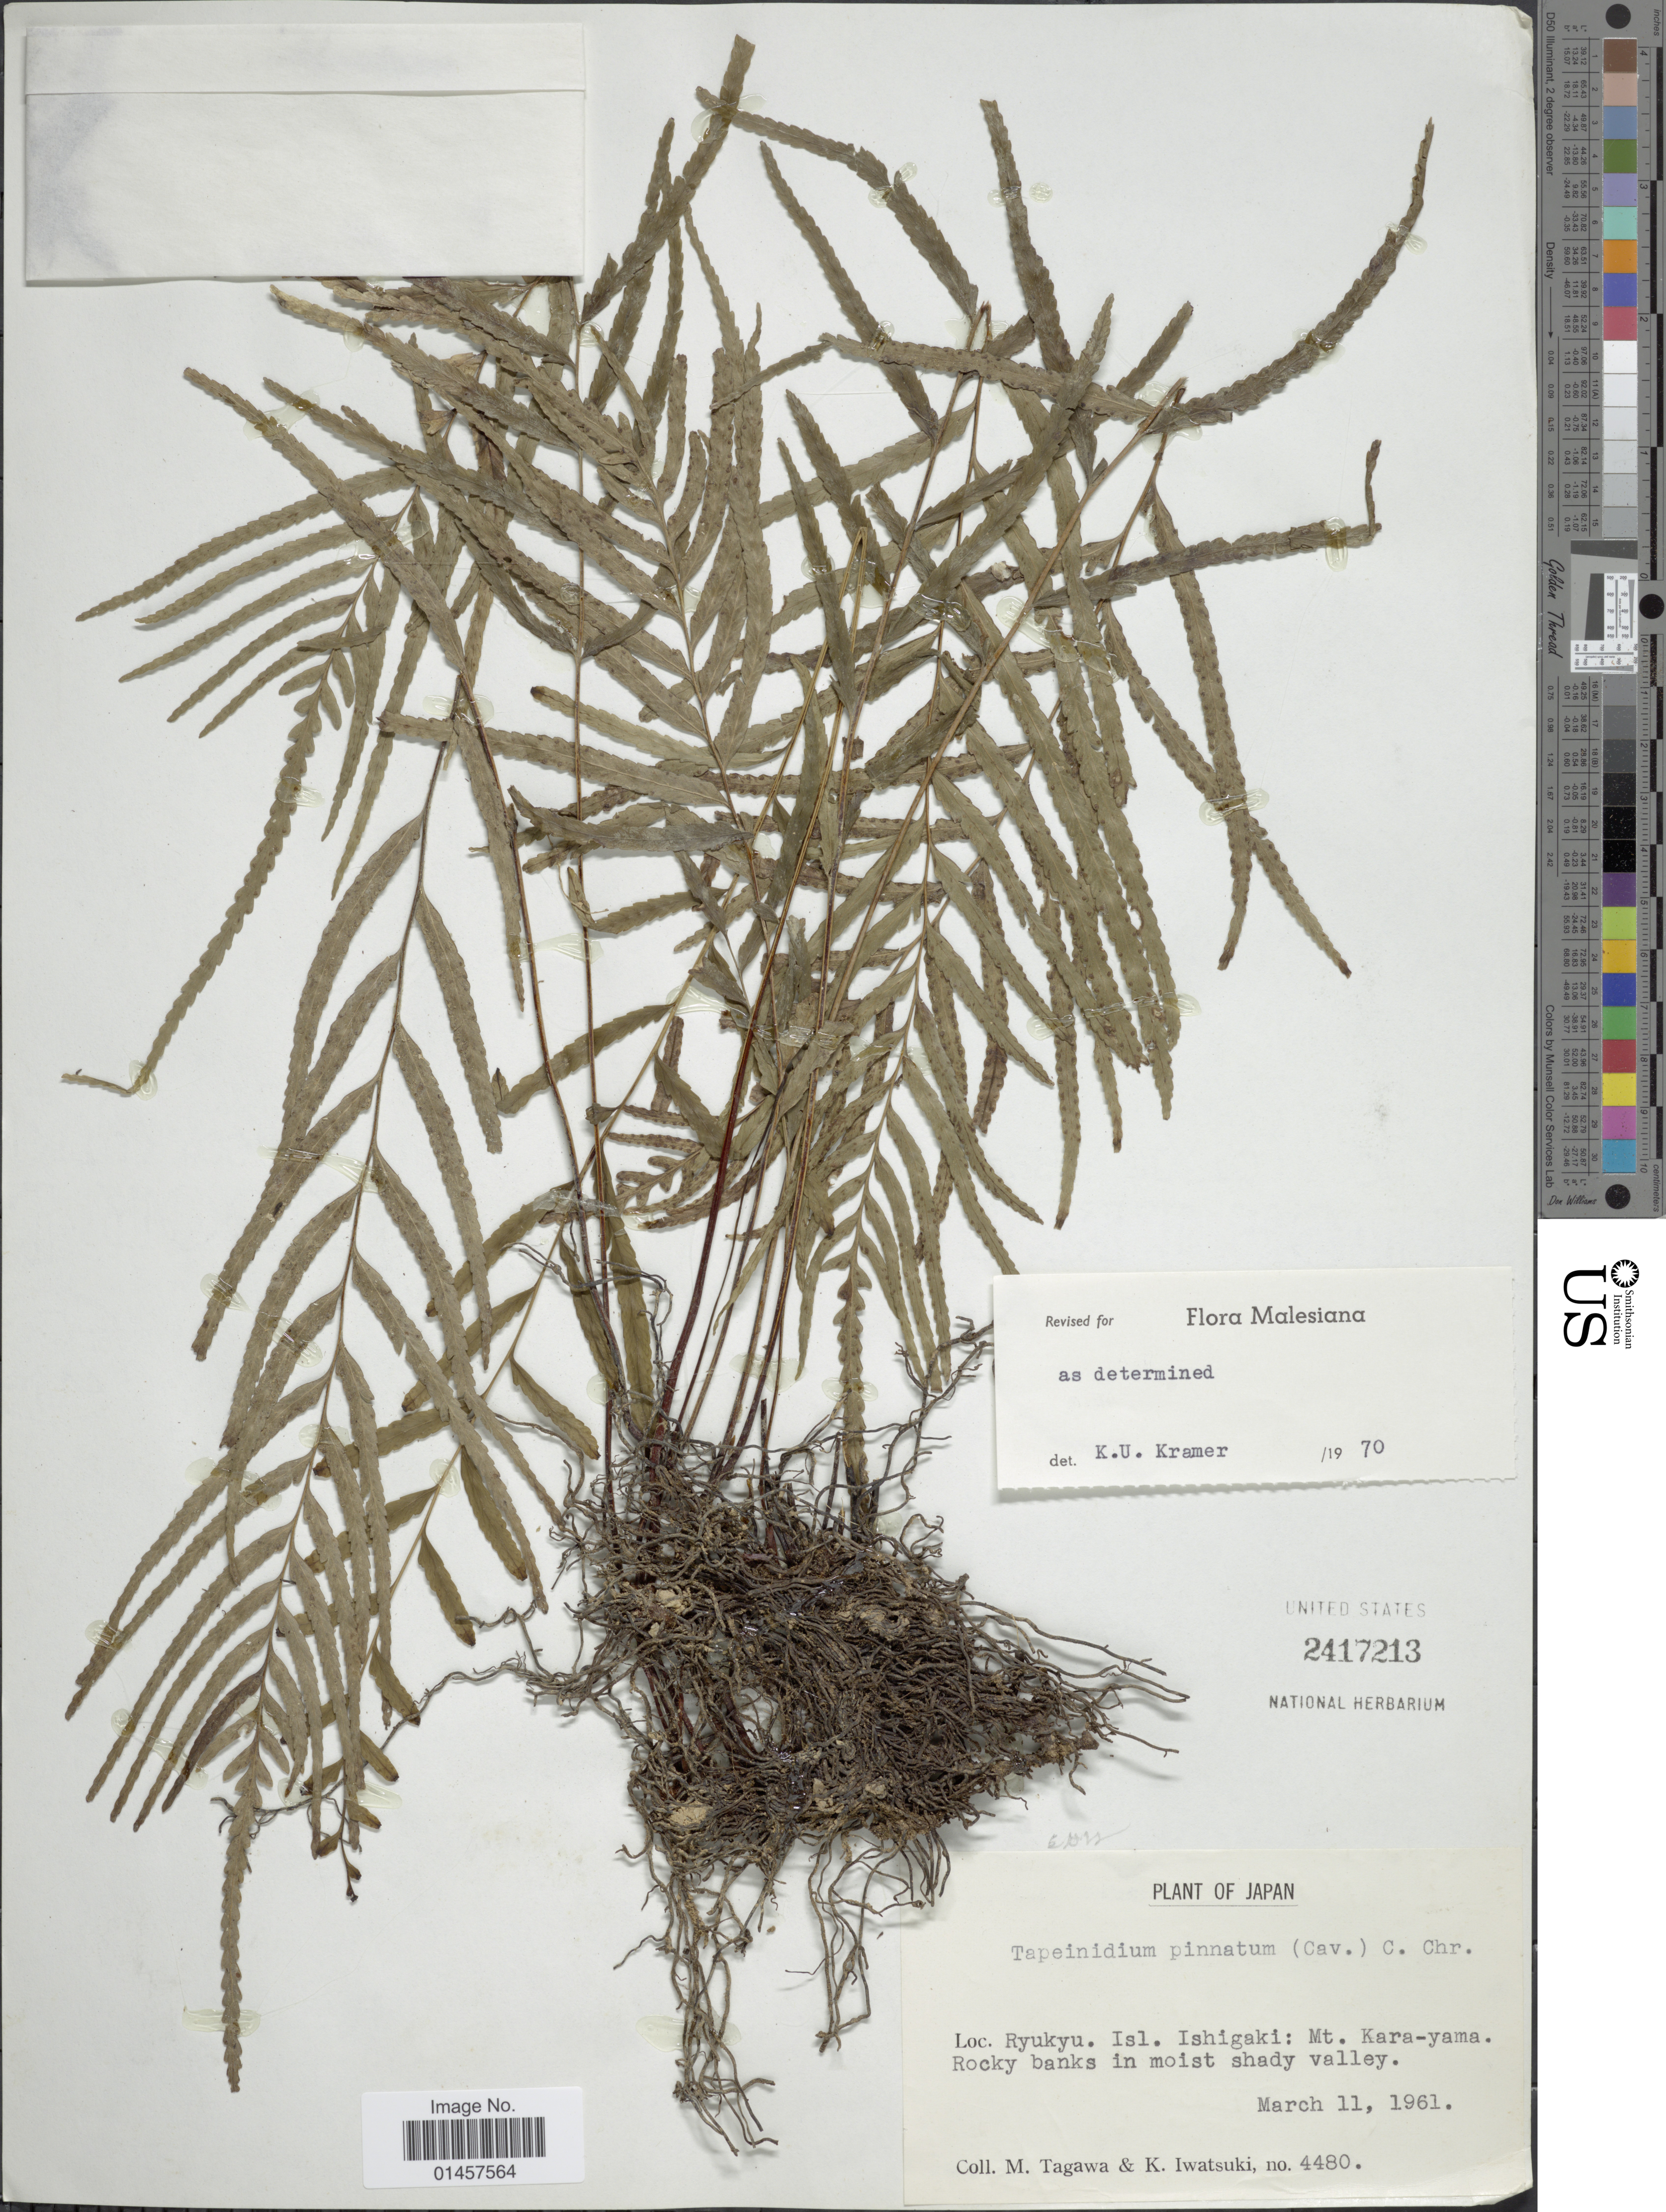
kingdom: Plantae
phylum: Tracheophyta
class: Polypodiopsida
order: Polypodiales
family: Lindsaeaceae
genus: Tapeinidium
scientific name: Tapeinidium pinnatum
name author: (Cav.) C. Chr.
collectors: M. Tagawa & K. Iwatsuki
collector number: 4480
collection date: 1961-03-11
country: Japan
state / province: Okinawa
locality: Ryukyu Isl. Ishigaki: Mt. Kara-yama, rocky banks in moist shady valley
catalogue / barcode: US 2417213